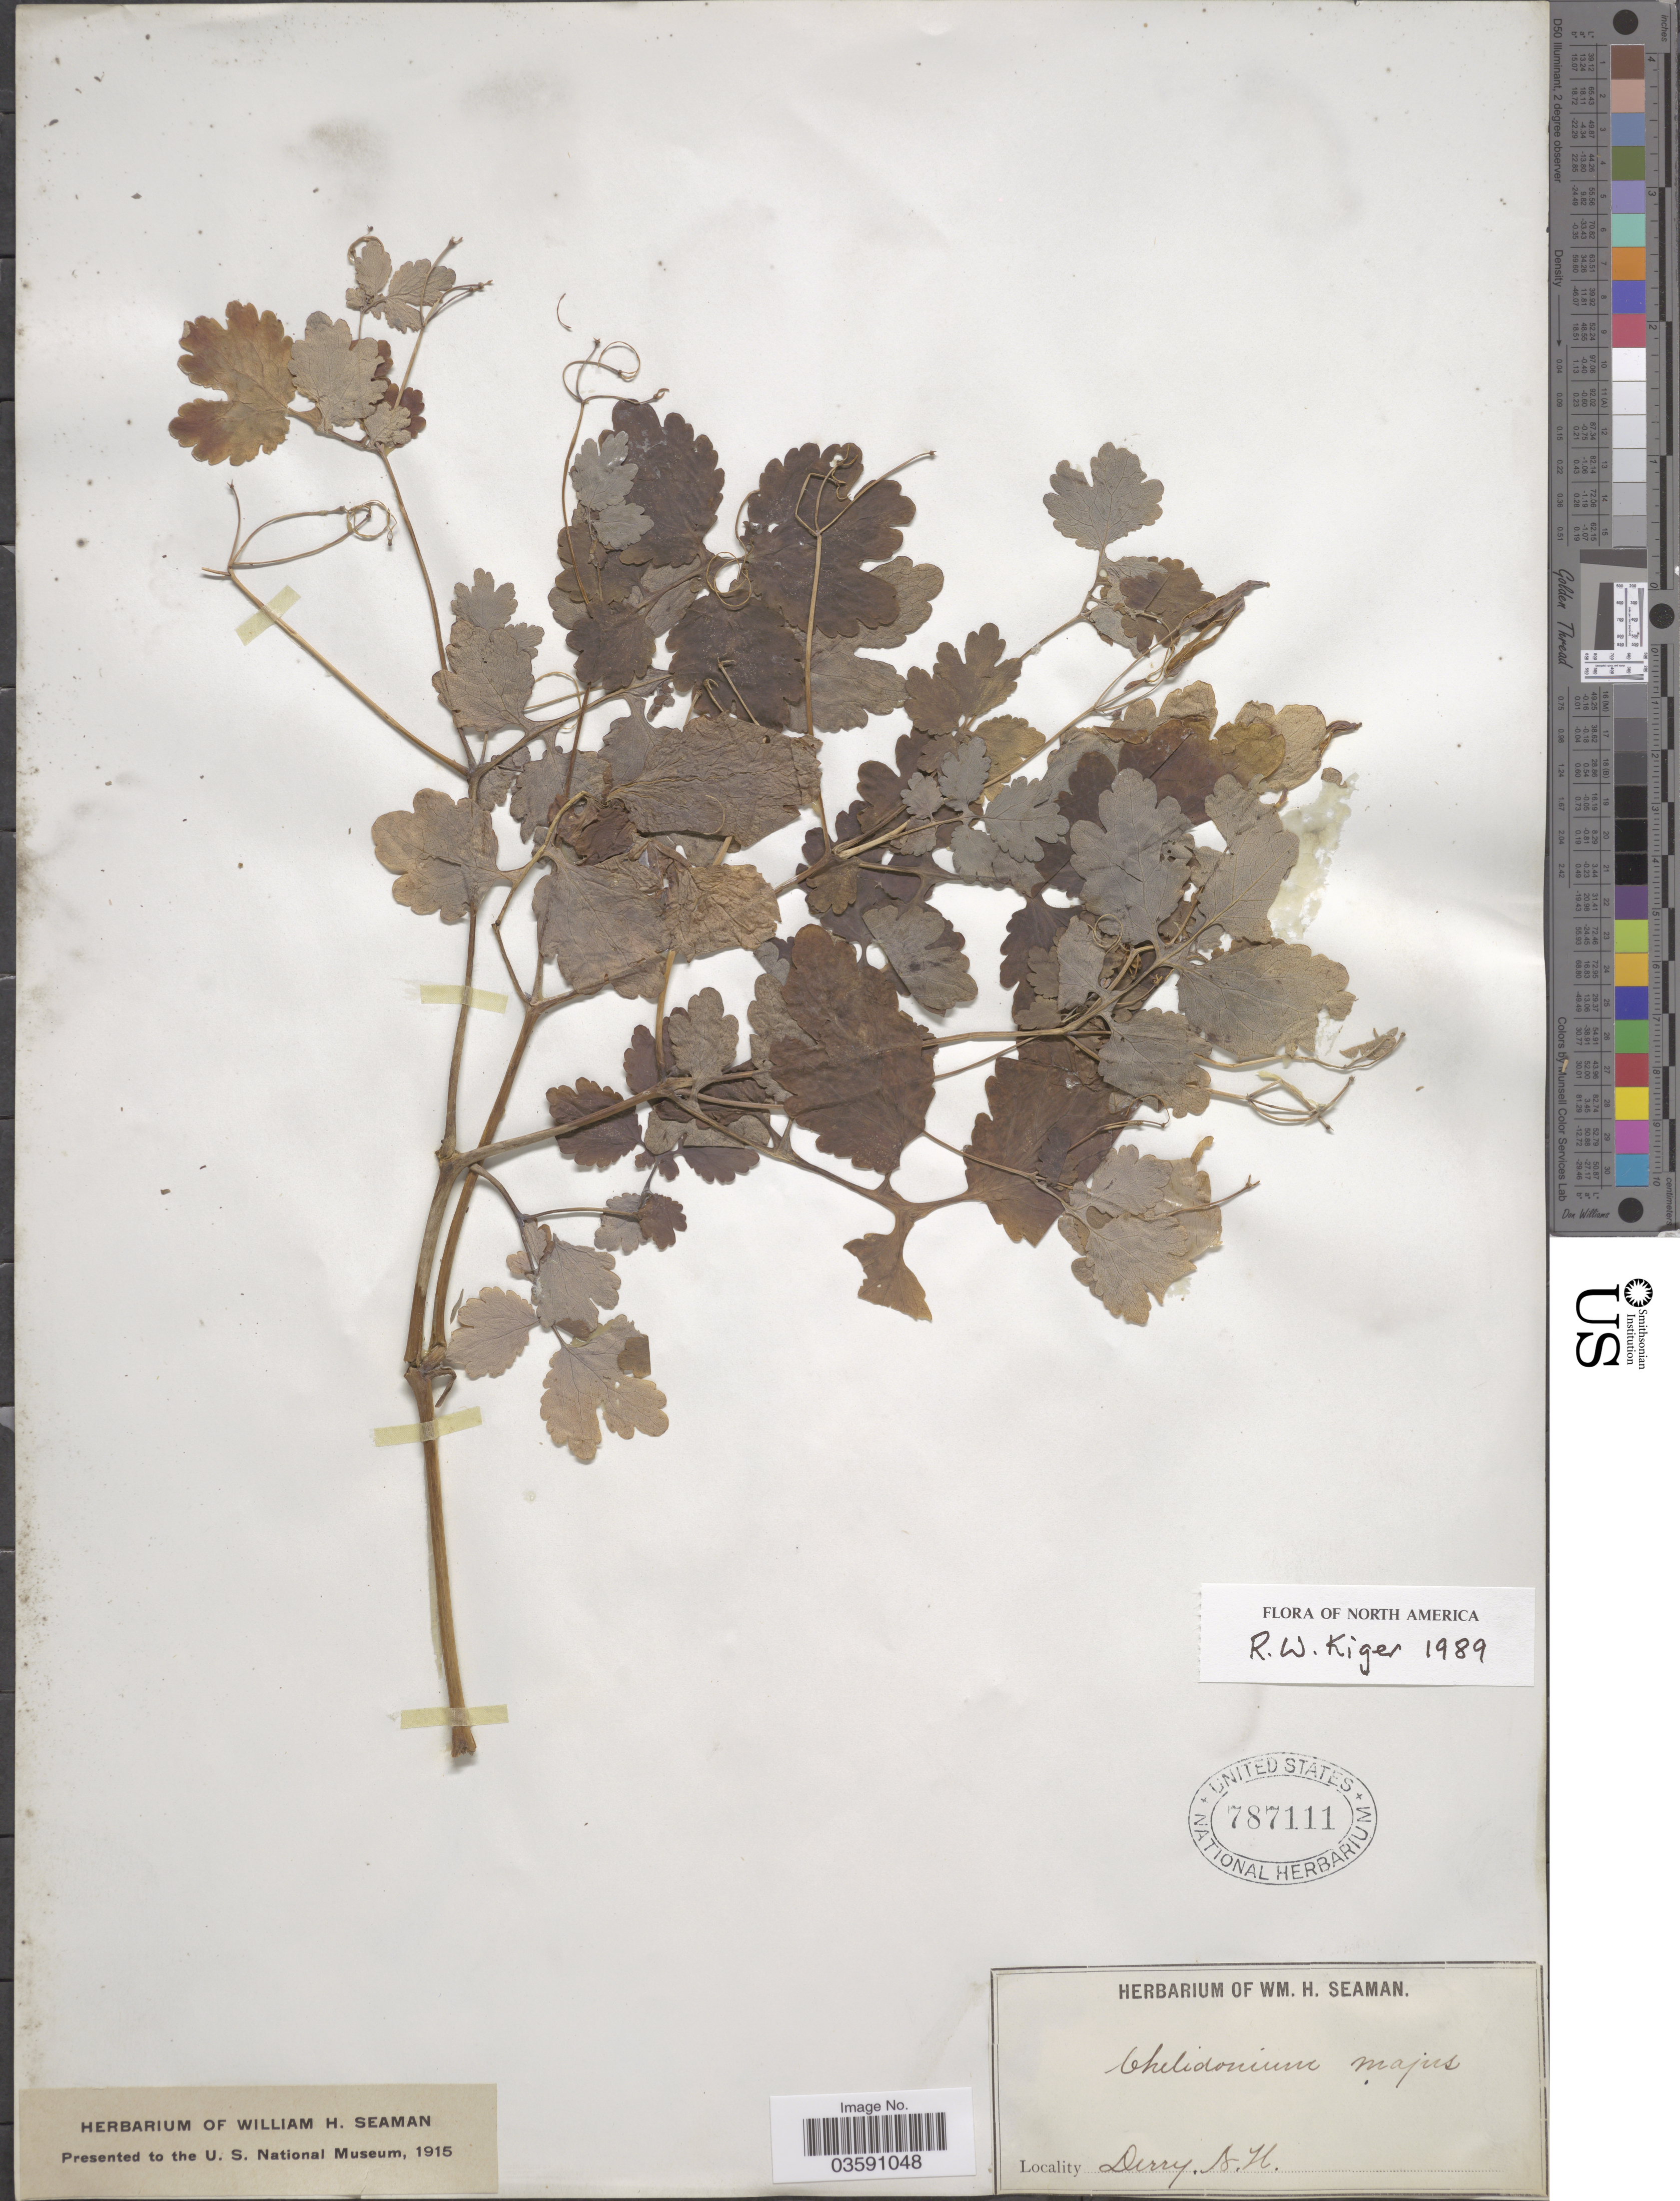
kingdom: Plantae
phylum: Tracheophyta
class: Magnoliopsida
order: Ranunculales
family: Papaveraceae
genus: Chelidonium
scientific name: Chelidonium majus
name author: L.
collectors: Ex herb. W. H. Seaman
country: United States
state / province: New Hampshire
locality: Derry, N.H.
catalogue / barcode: US 787111